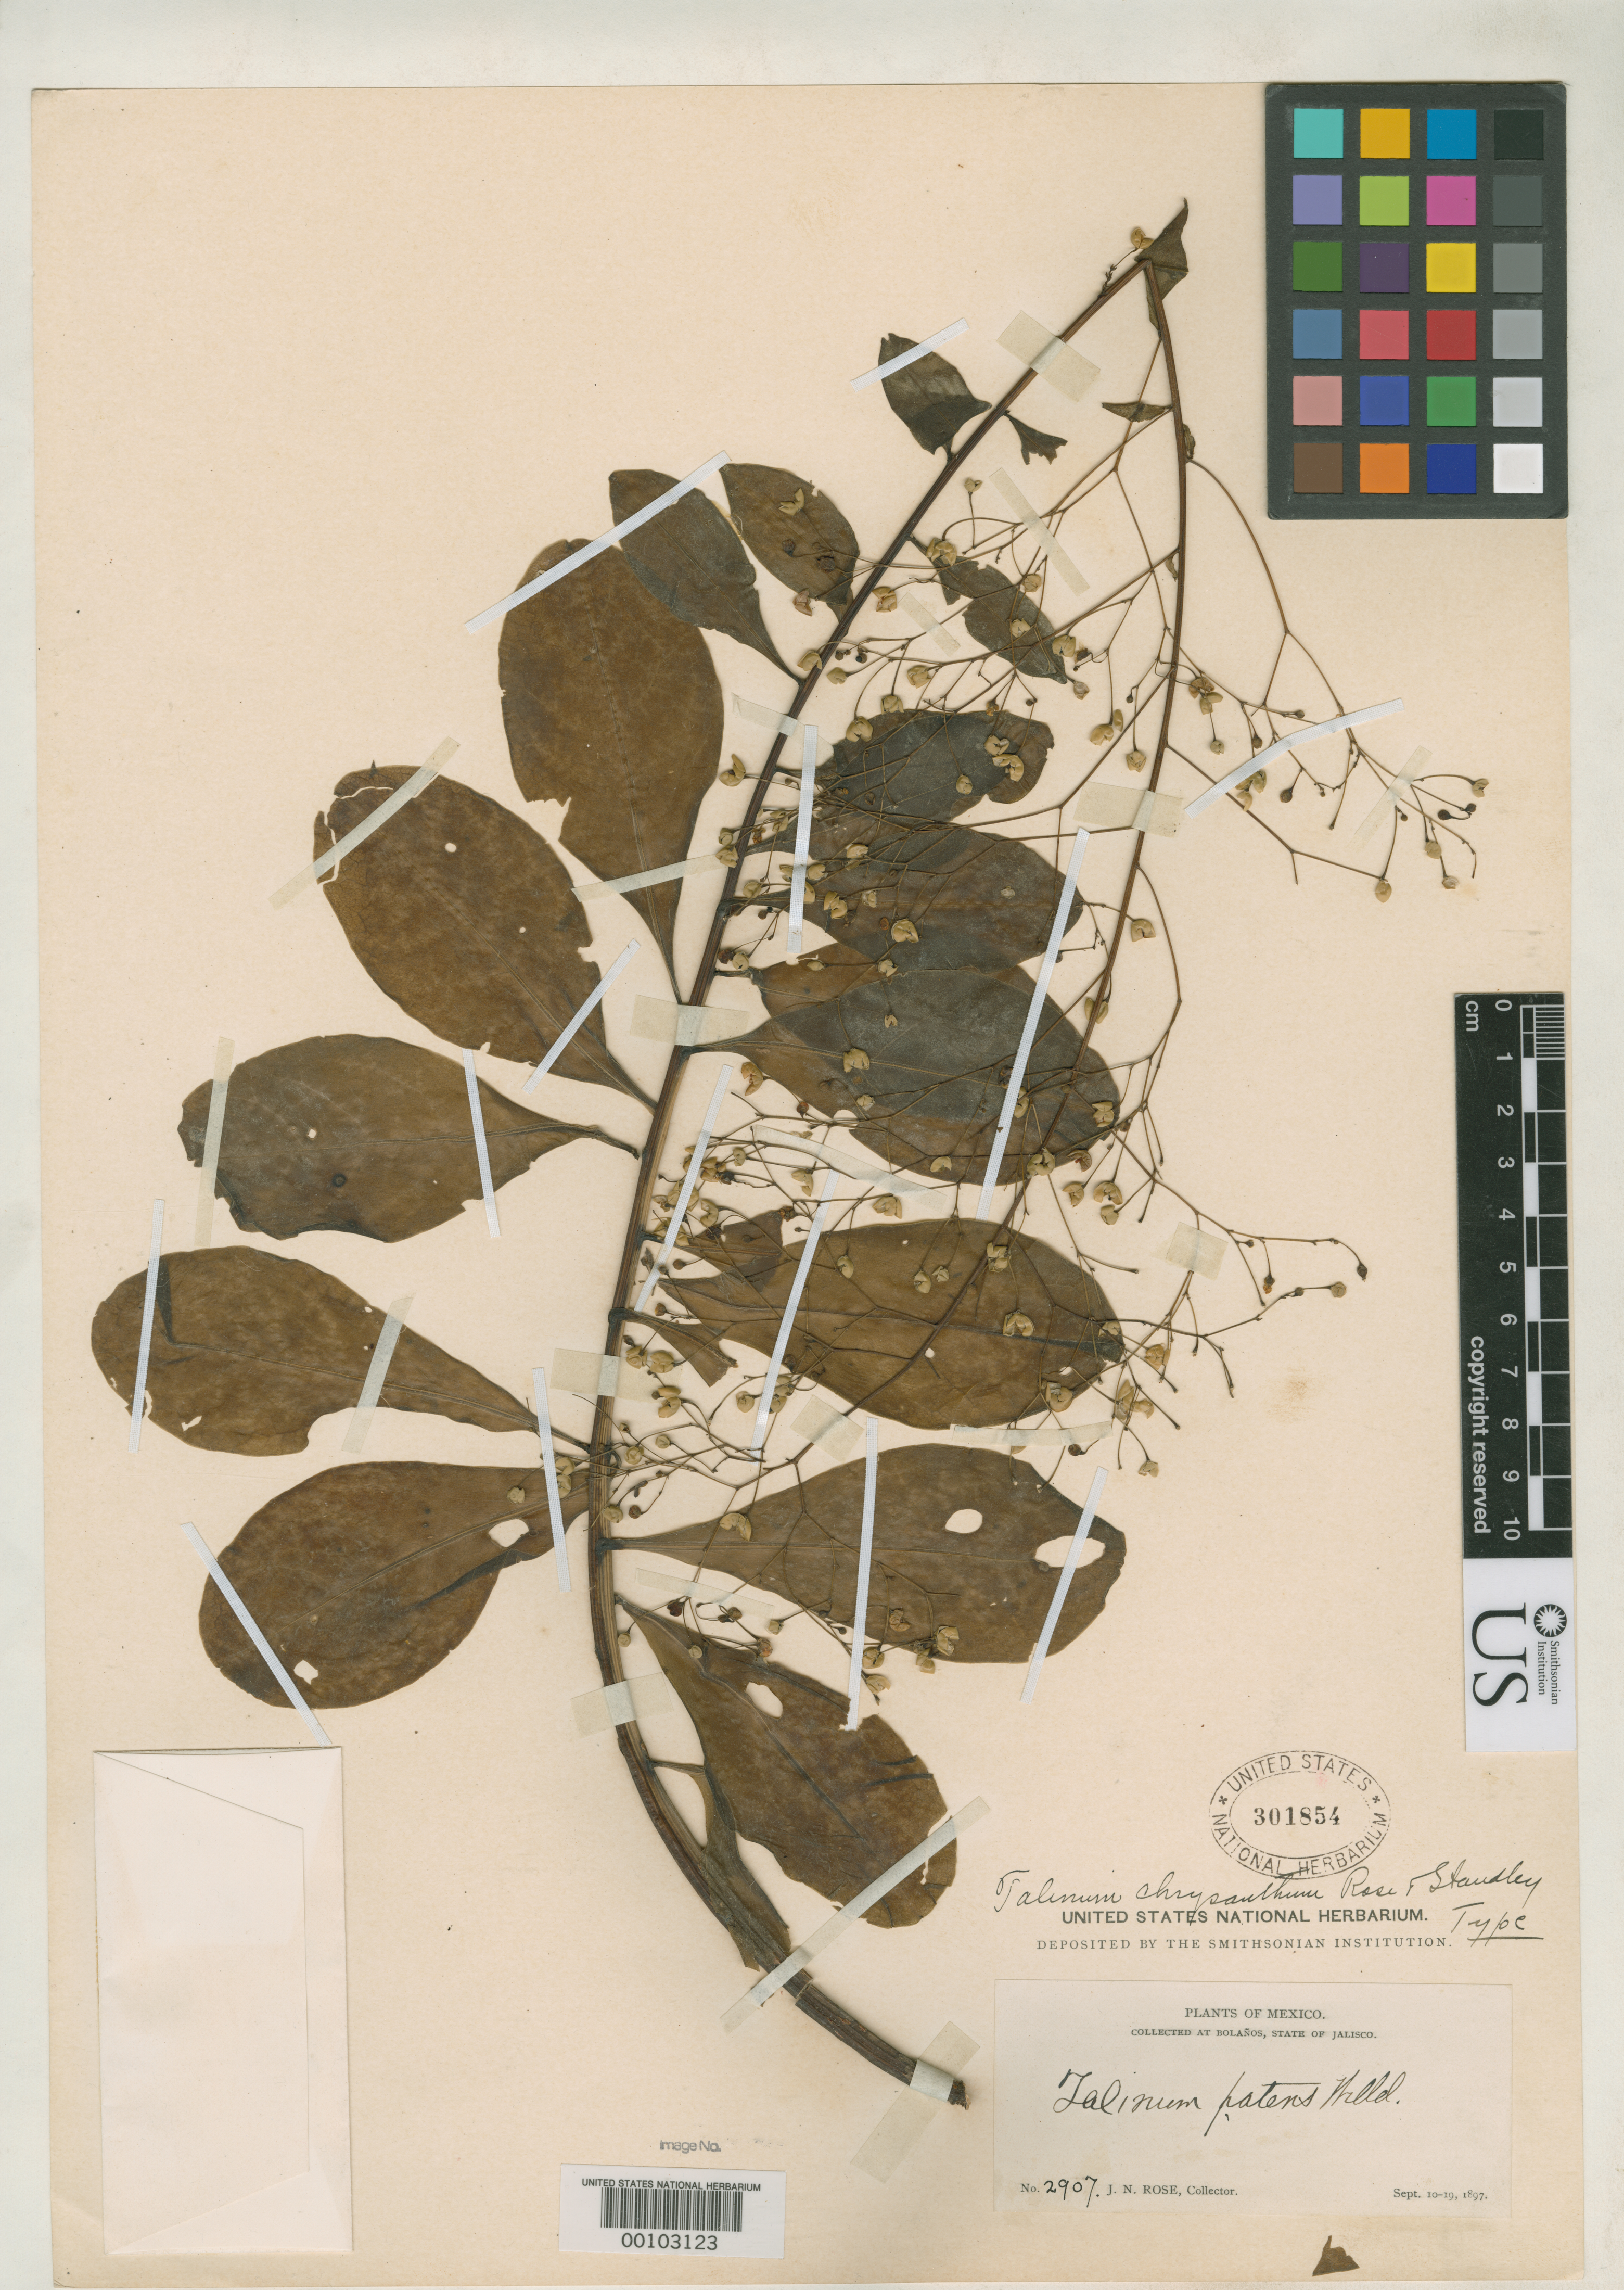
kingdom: Plantae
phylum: Tracheophyta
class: Magnoliopsida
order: Caryophyllales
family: Talinaceae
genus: Talinum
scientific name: Talinum chrysanthum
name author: Rose & Standl.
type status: Holotype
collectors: J. N. Rose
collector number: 2907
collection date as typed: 10 Sep 1897 to 19 Sep 1897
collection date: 1897-09-10/1897-09-19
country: Mexico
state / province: Jalisco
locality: At Bolaños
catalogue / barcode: US 301854